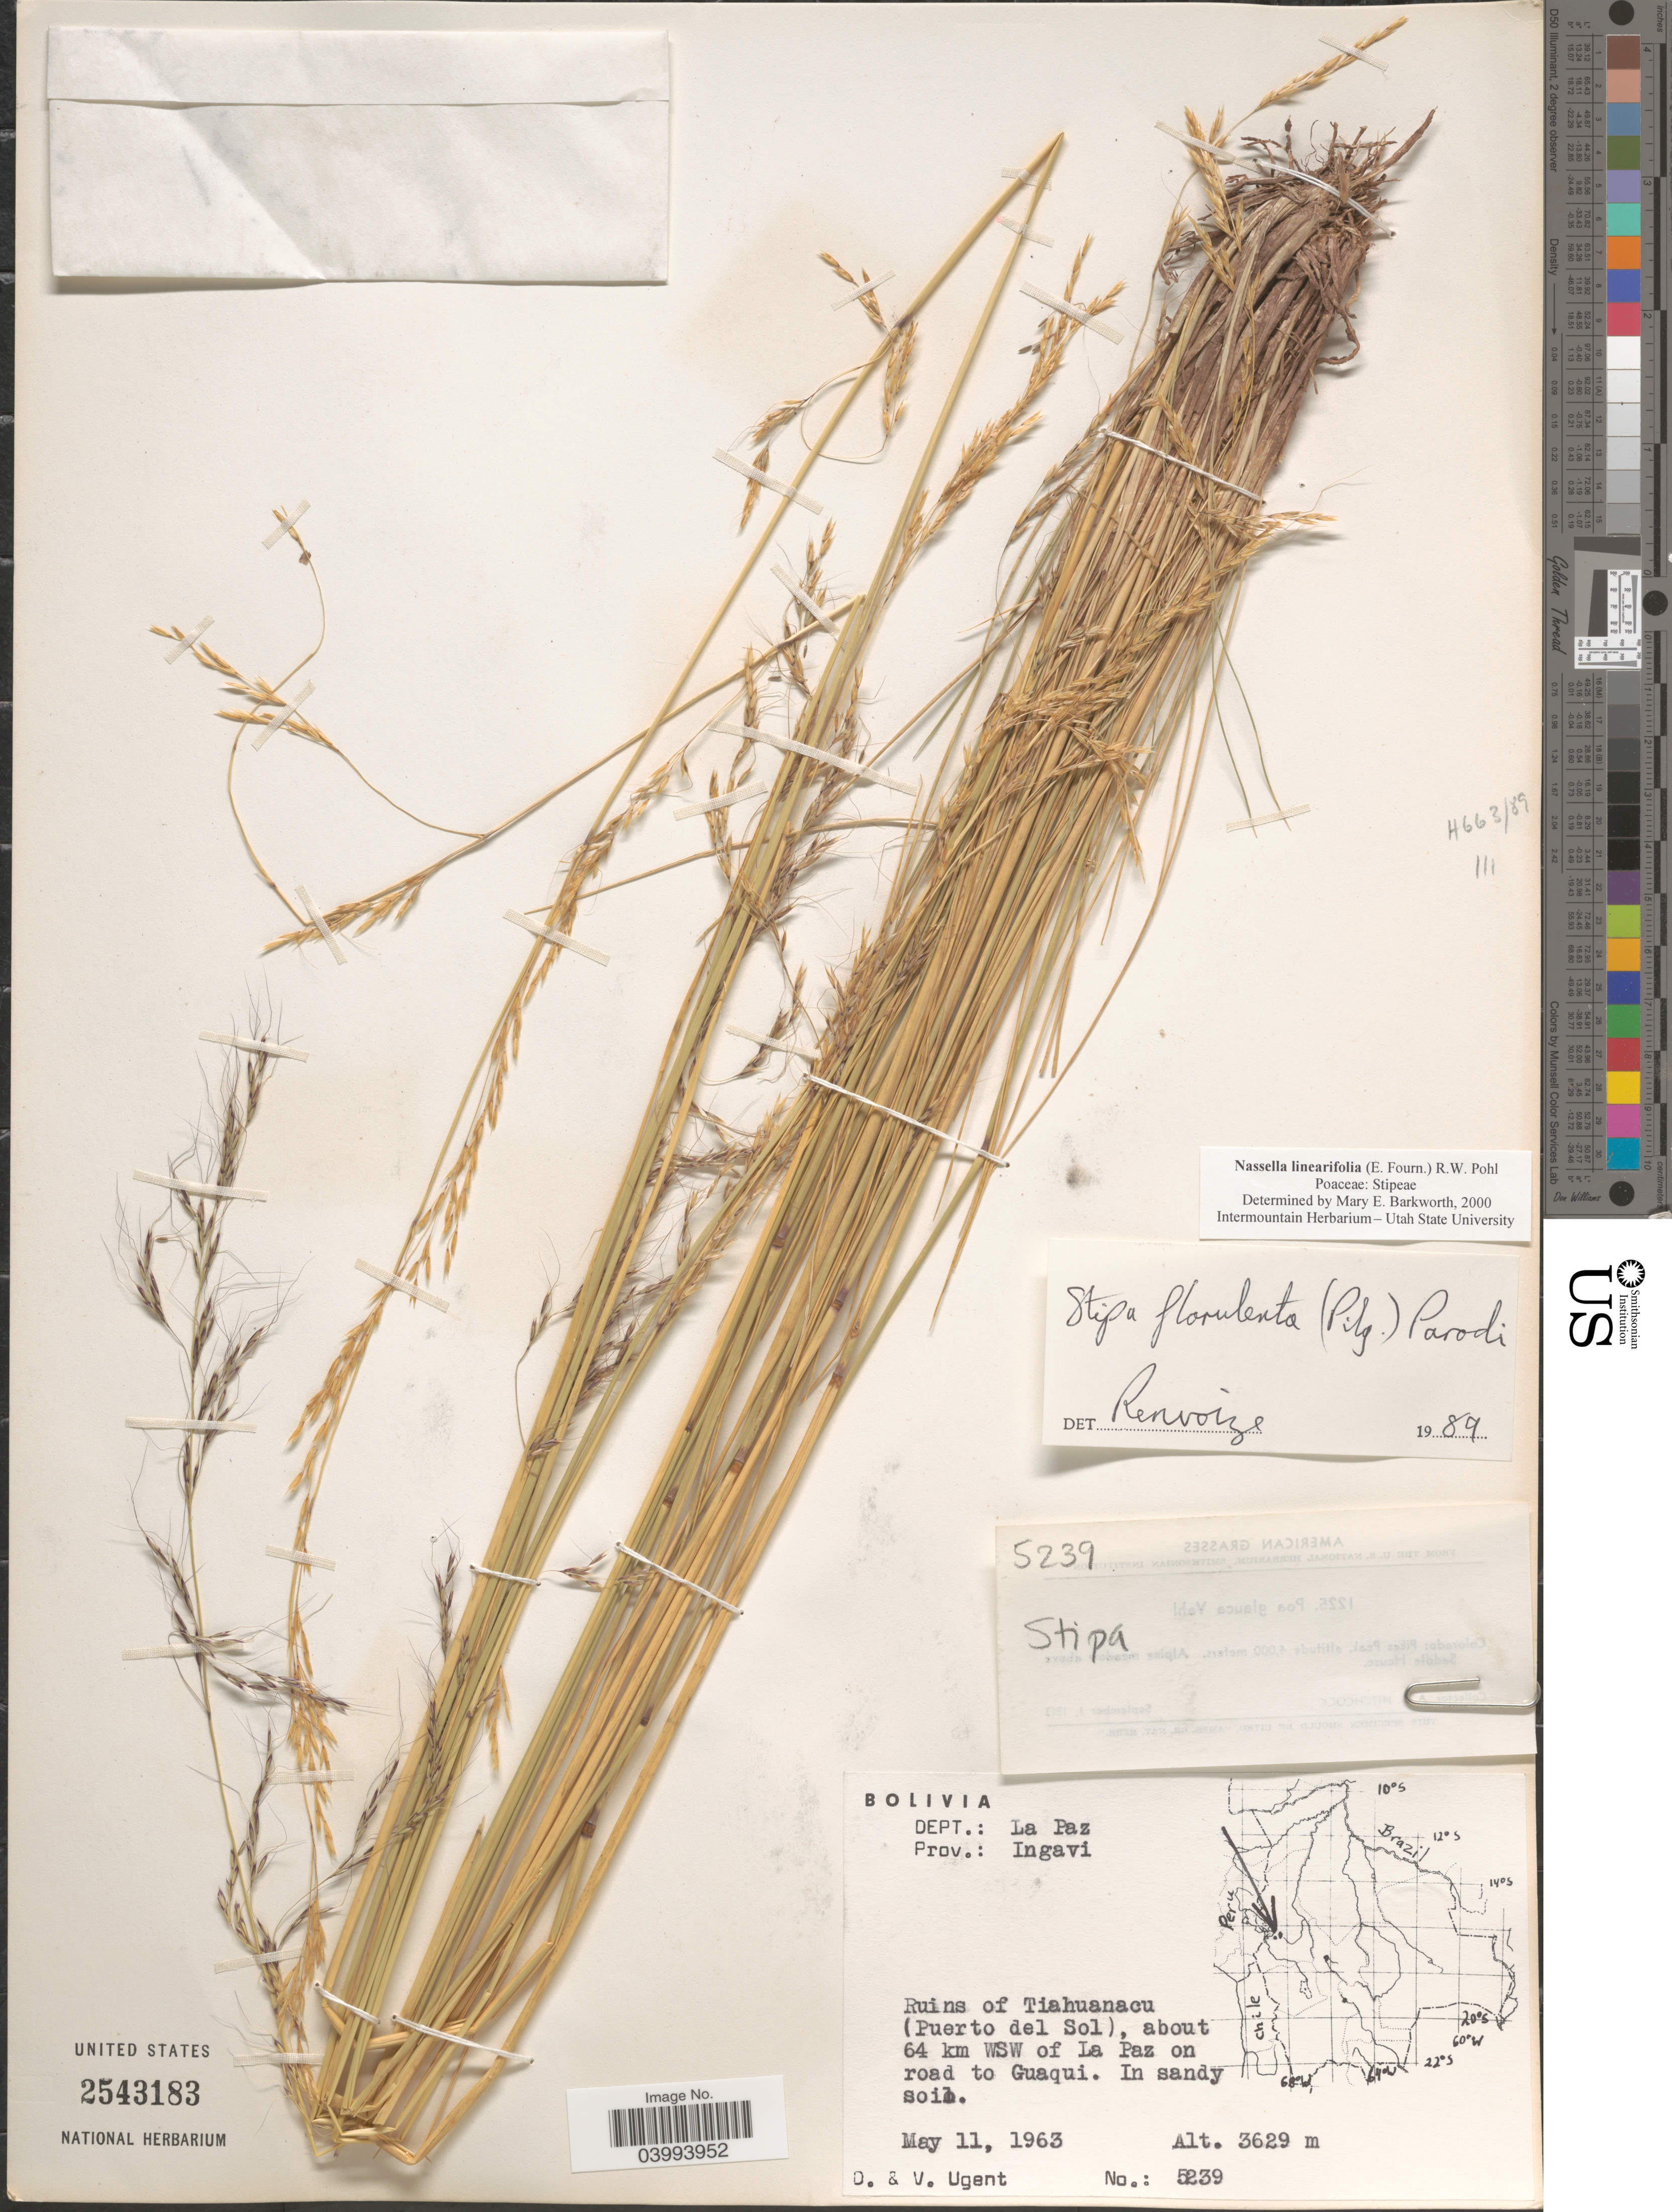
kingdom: Plantae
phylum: Tracheophyta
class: Liliopsida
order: Poales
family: Poaceae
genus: Nassella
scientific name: Nassella linearifolia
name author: (E. Fourn.) R.W. Pohl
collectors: D. Ugent & V. Ugent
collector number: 5239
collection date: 1963-05-11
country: Bolivia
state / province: La Paz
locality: Dept.: La Paz. Prov.: Ingavi. Ruins of Tiahuanacu (Puerto del Sol), about 64 km WSW of La Paz on road to Guaqui.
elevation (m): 3629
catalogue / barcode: US 2543183